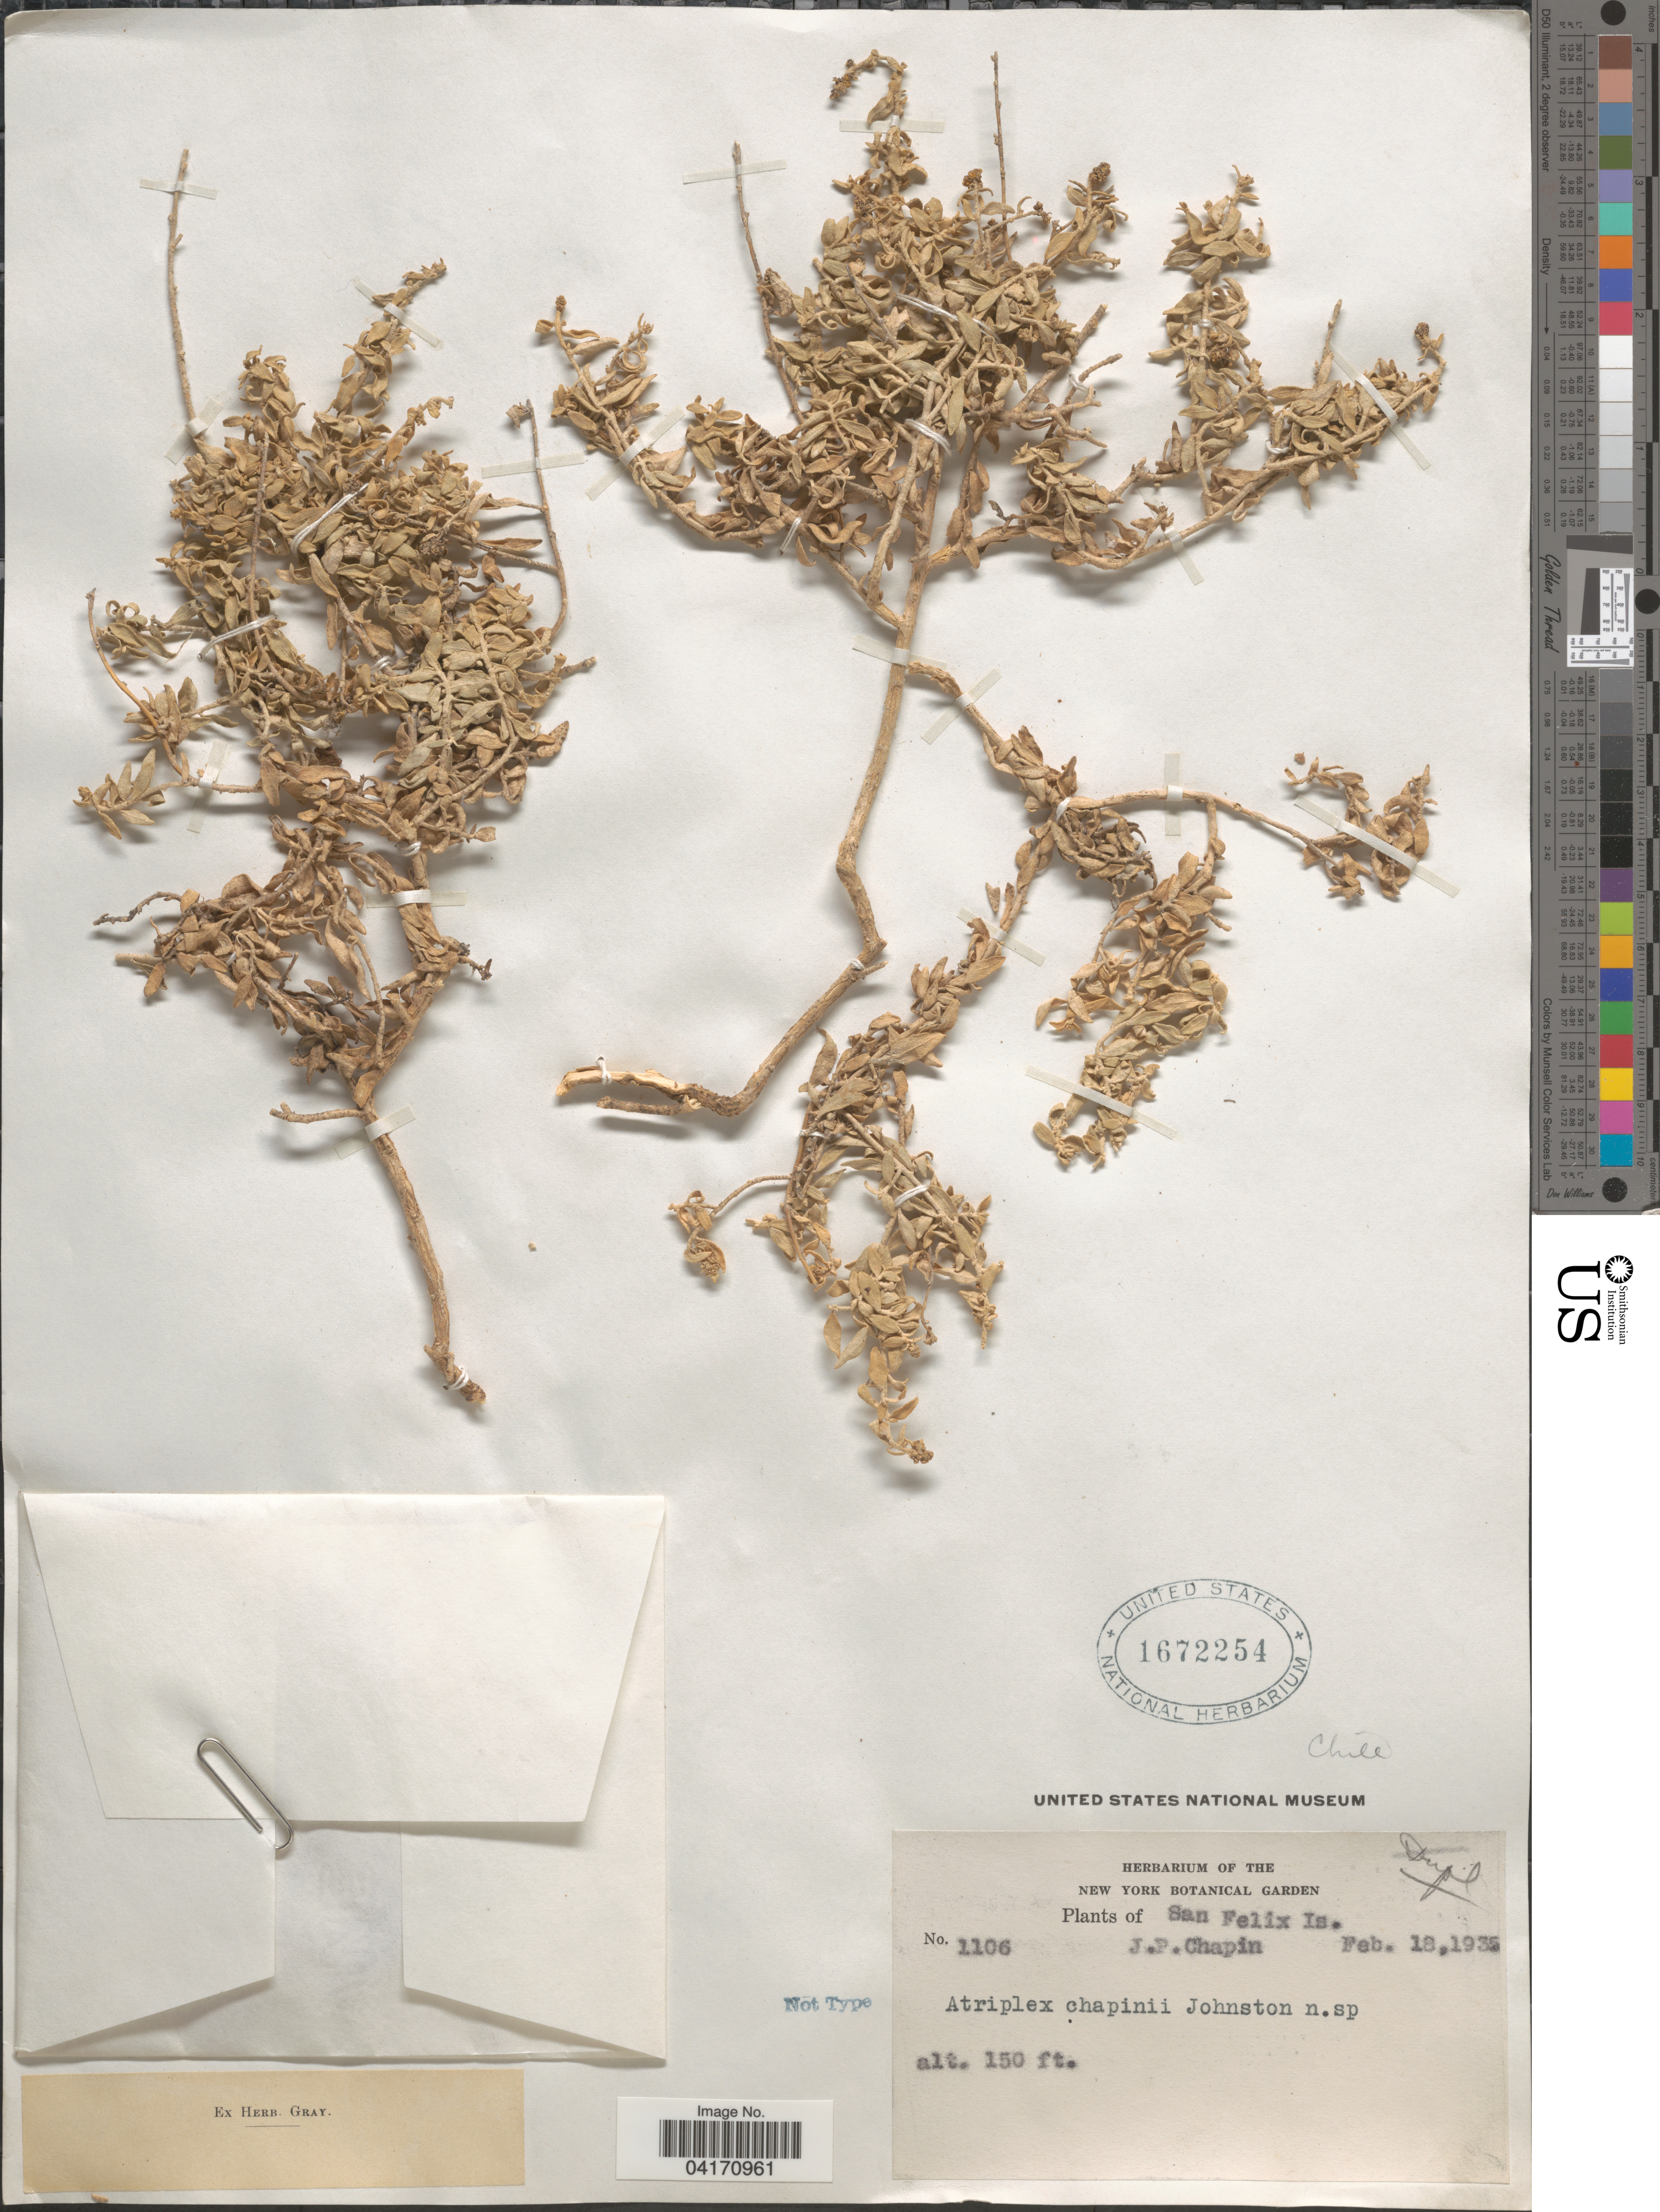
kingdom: Plantae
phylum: Tracheophyta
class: Magnoliopsida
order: Caryophyllales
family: Amaranthaceae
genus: Atriplex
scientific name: Atriplex chapinii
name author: I.M. Johnst.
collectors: J. Chapin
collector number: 1106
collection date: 1935-02-18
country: Chile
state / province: Atacama (III)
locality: San Felix Is.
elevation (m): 46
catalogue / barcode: US 1672254